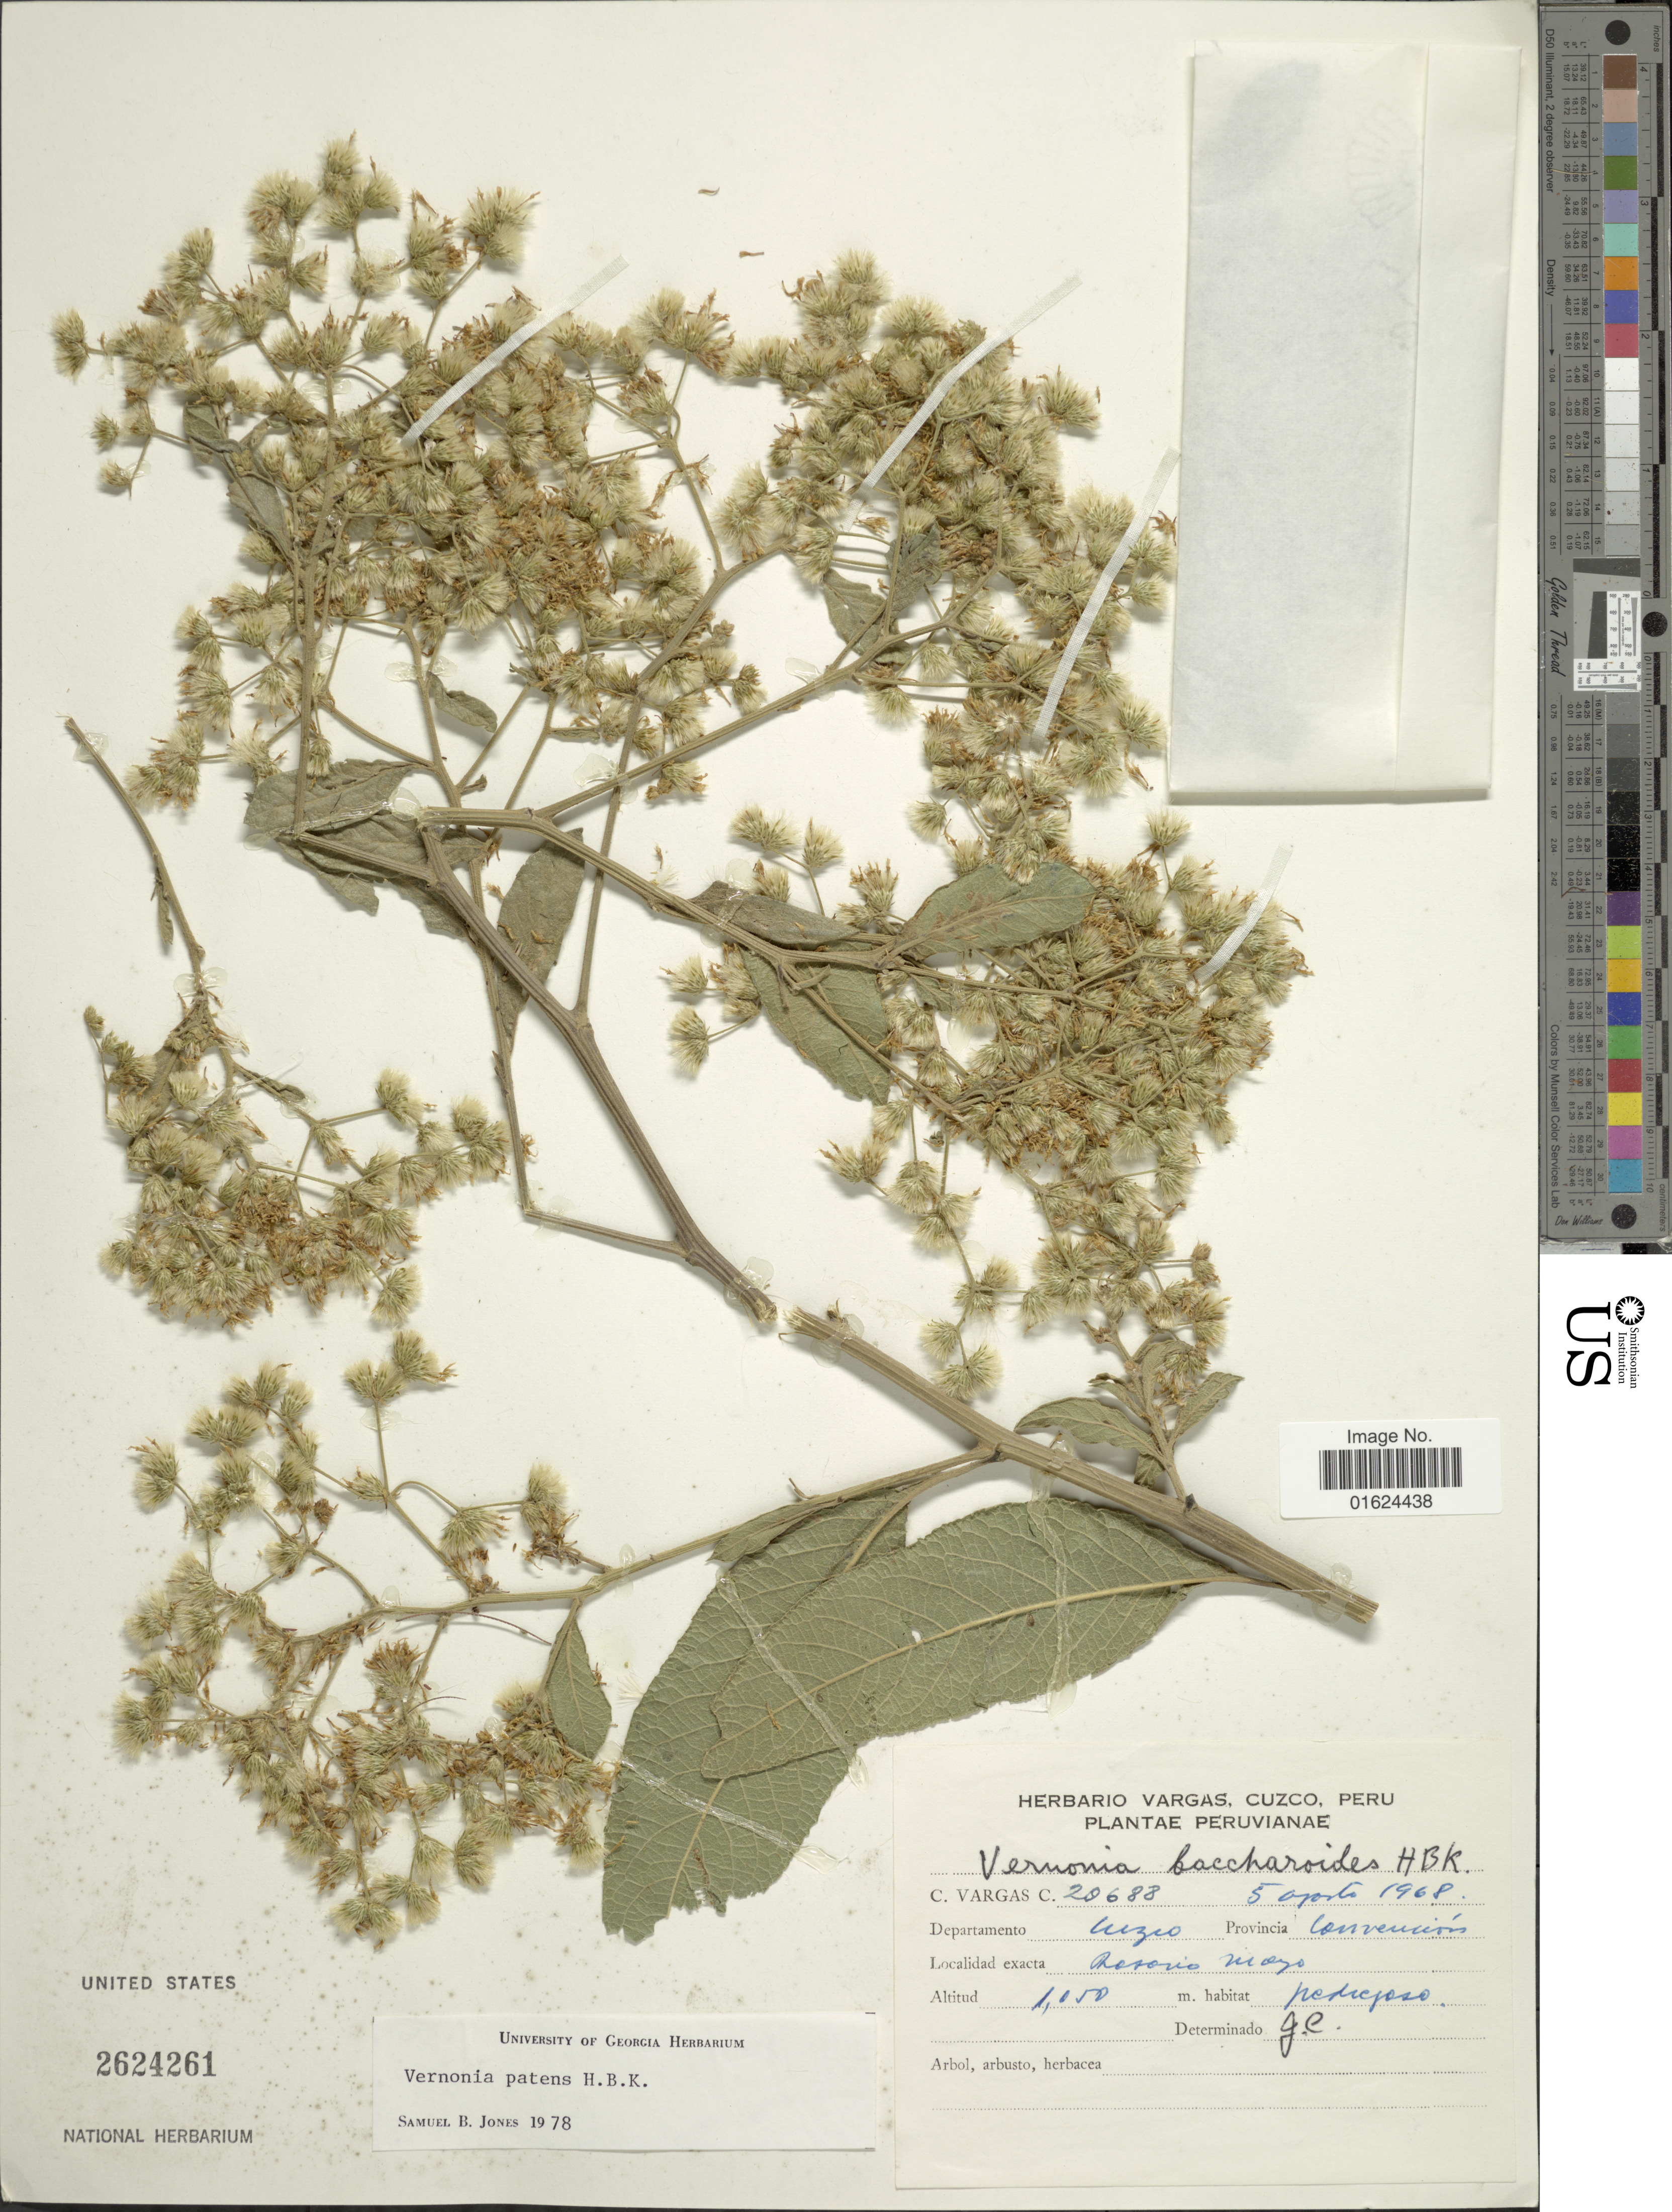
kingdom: Plantae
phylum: Tracheophyta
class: Magnoliopsida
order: Asterales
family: Asteraceae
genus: Vernonanthura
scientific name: Vernonanthura tweedieana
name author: (Baker) H. Rob.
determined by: Renon, Polla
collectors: C. Vargas Calderón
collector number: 20688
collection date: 1968-04-05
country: Peru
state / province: Cusco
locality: Departamento Cuzco, Convención, Aerono Mayo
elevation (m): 1050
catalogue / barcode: US 2624261